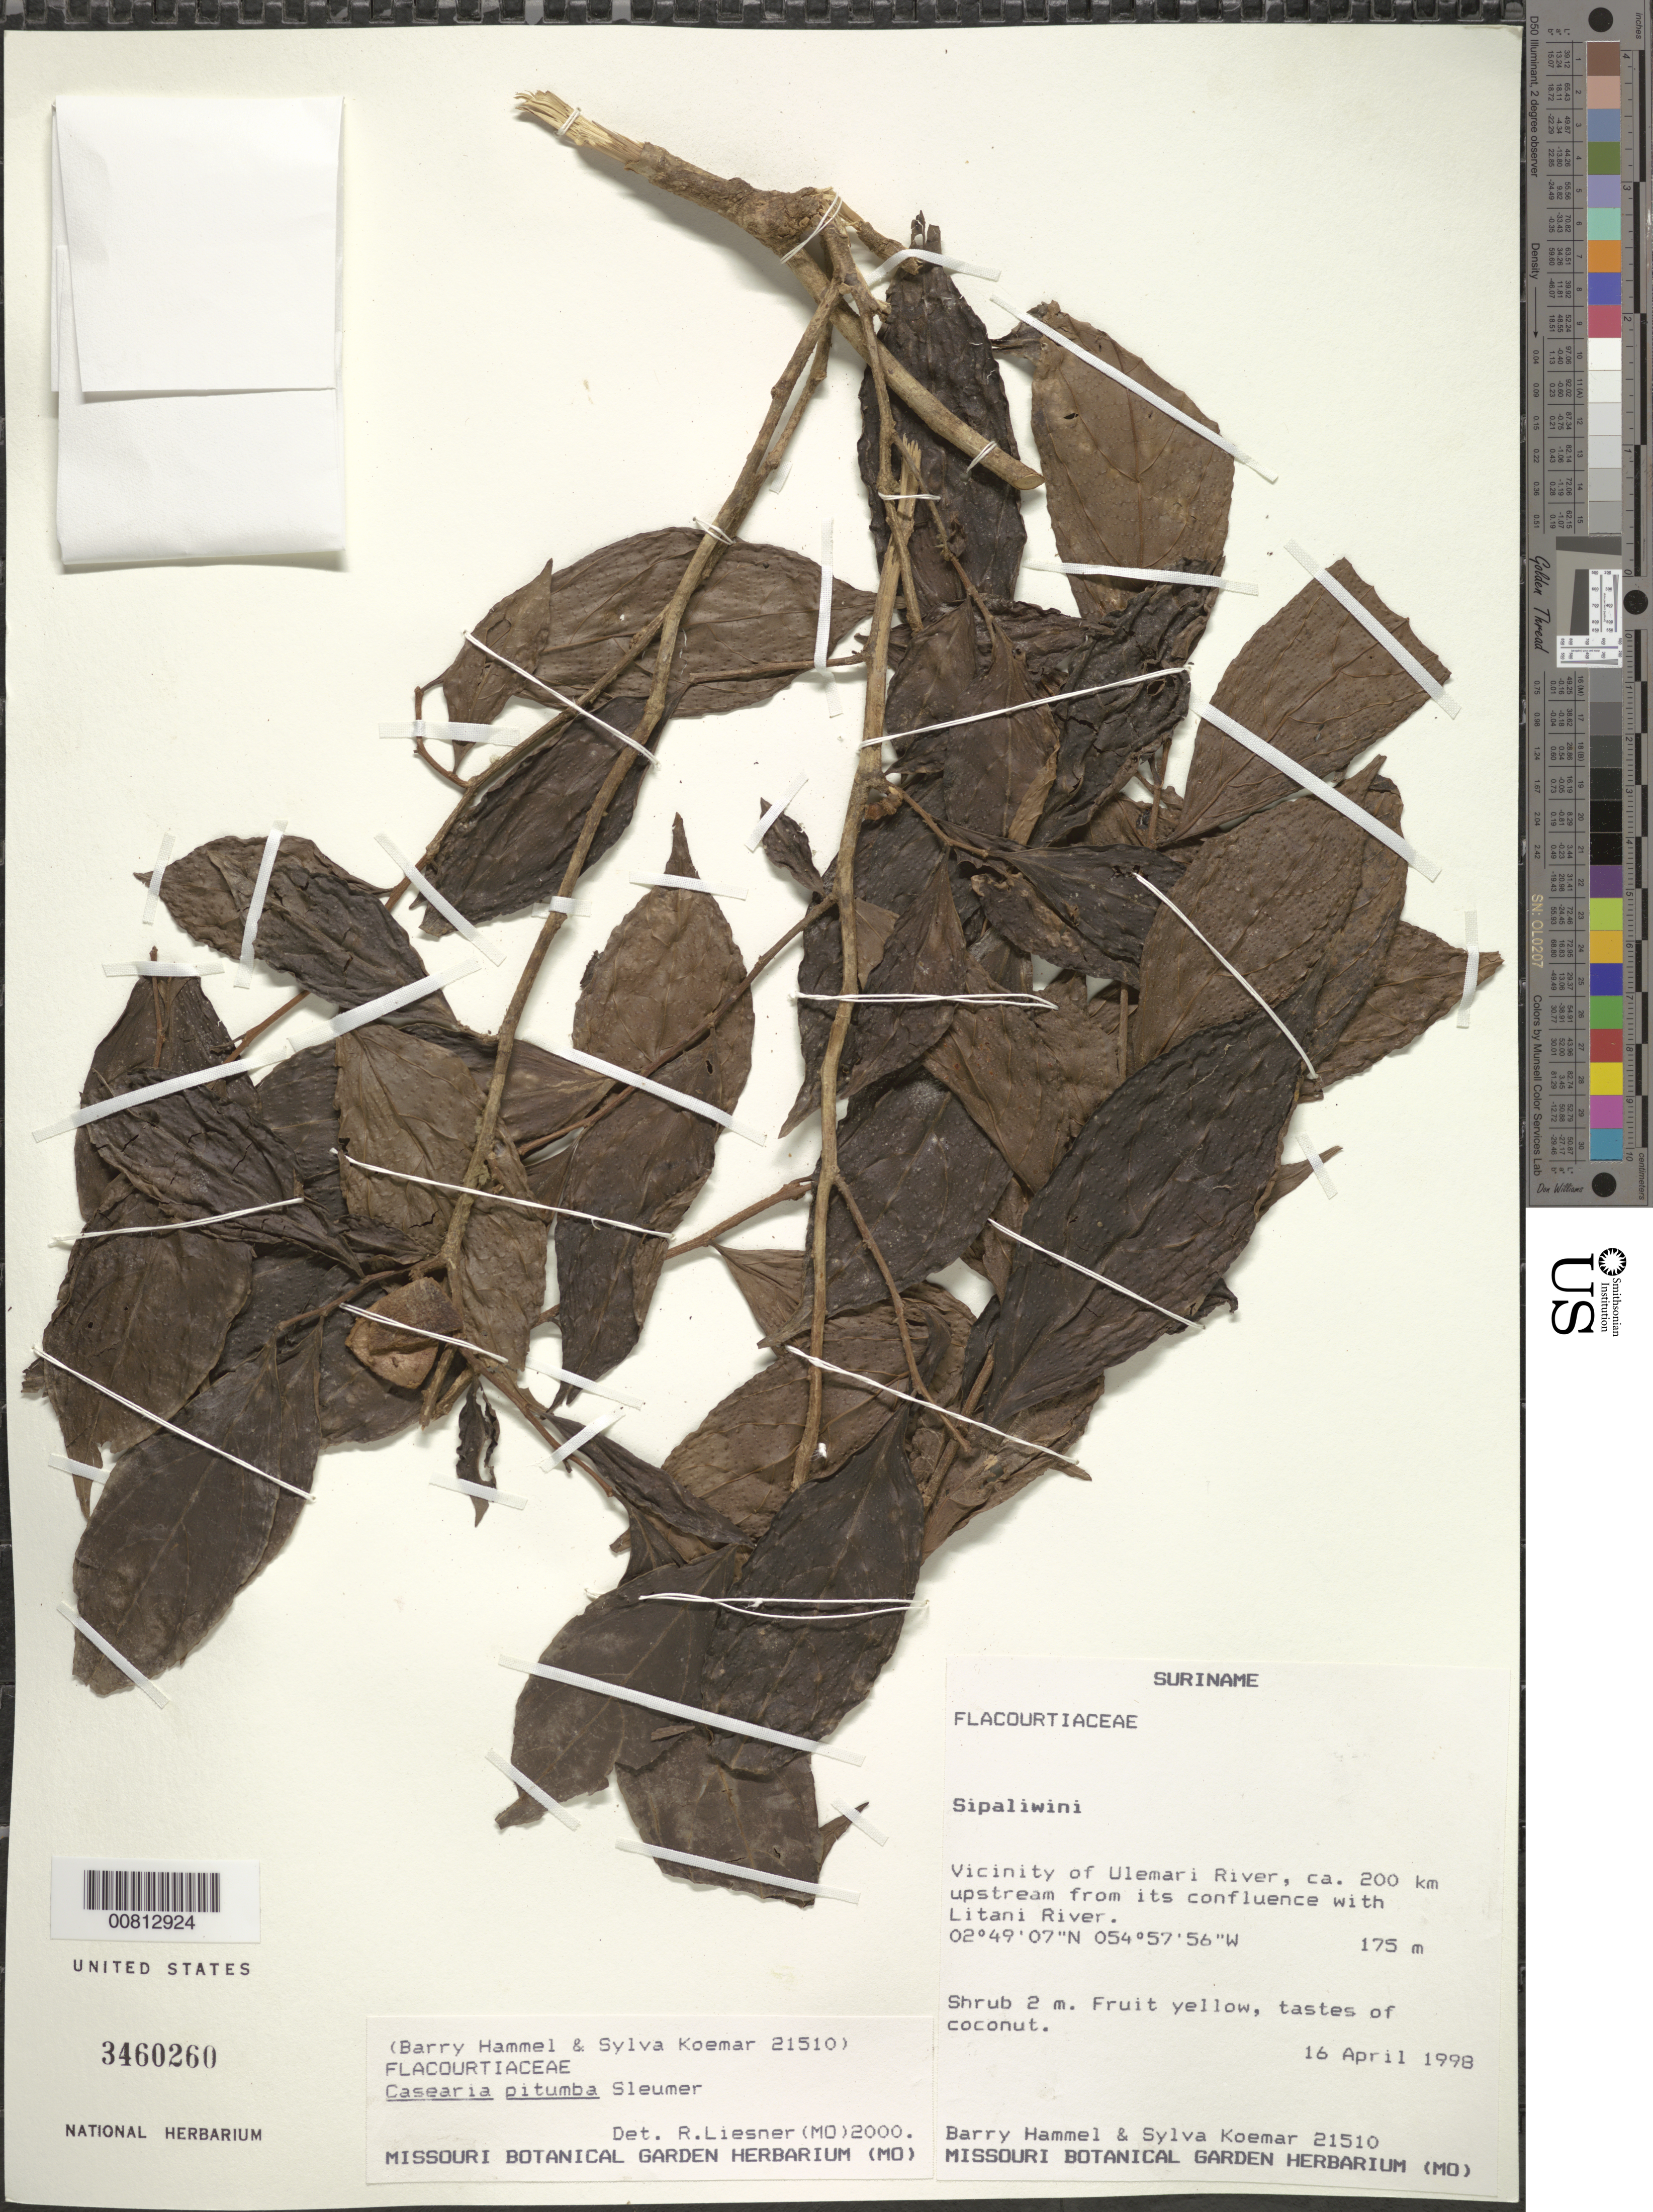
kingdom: Plantae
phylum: Tracheophyta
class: Magnoliopsida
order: Malpighiales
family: Salicaceae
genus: Casearia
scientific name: Casearia pitumba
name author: Sleumer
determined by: Liesner, R. L.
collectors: B. Hammel & S. Koemar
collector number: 21510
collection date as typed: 16-Apr-98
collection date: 1998-04-16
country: Suriname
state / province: Sipaliwini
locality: Ulemari R., ca. 200 km upstream from confl. with Litani R.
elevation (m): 175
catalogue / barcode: US 3460260